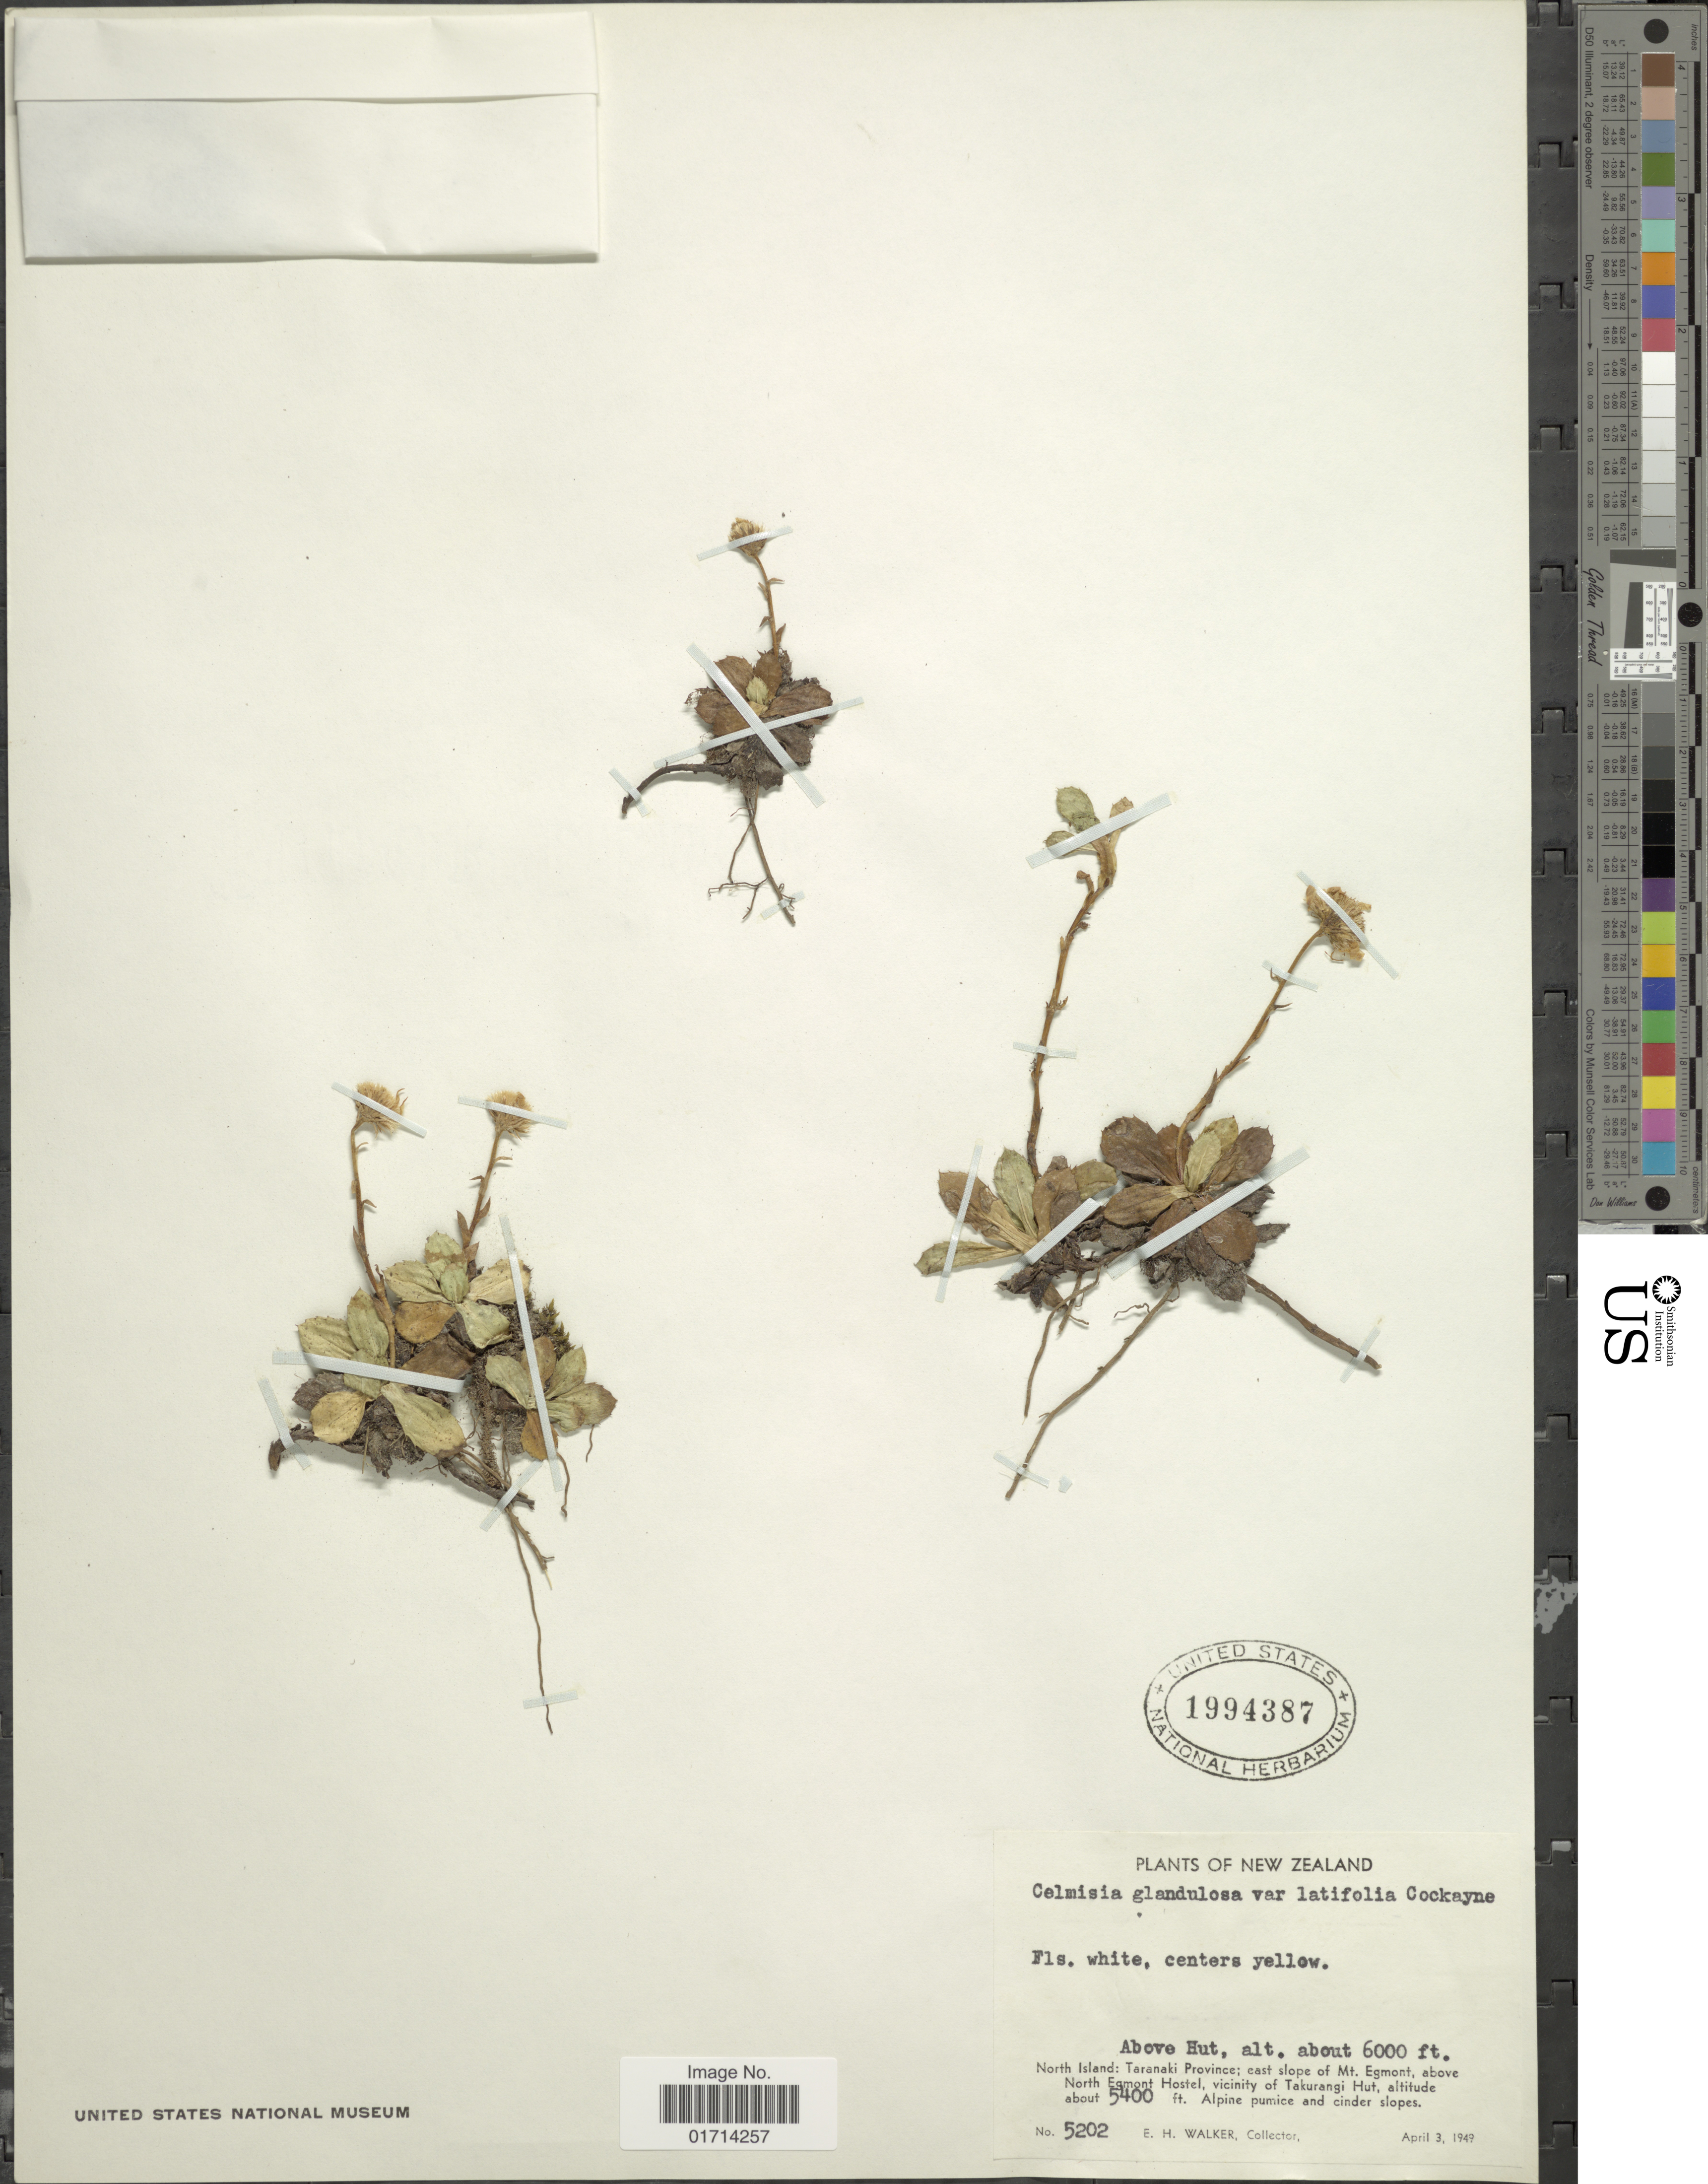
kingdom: Plantae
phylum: Tracheophyta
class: Magnoliopsida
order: Asterales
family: Asteraceae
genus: Celmisia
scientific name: Celmisia glandulosa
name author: Hook. f.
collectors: E. H. Walker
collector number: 5202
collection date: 1949-04-03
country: New Zealand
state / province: Taranaki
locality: North Island: Taranaki Province; east slope of Mt. Egmont, above North Egmont Hostel, vicinity of Takurangi Hut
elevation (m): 1646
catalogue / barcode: US 1994387